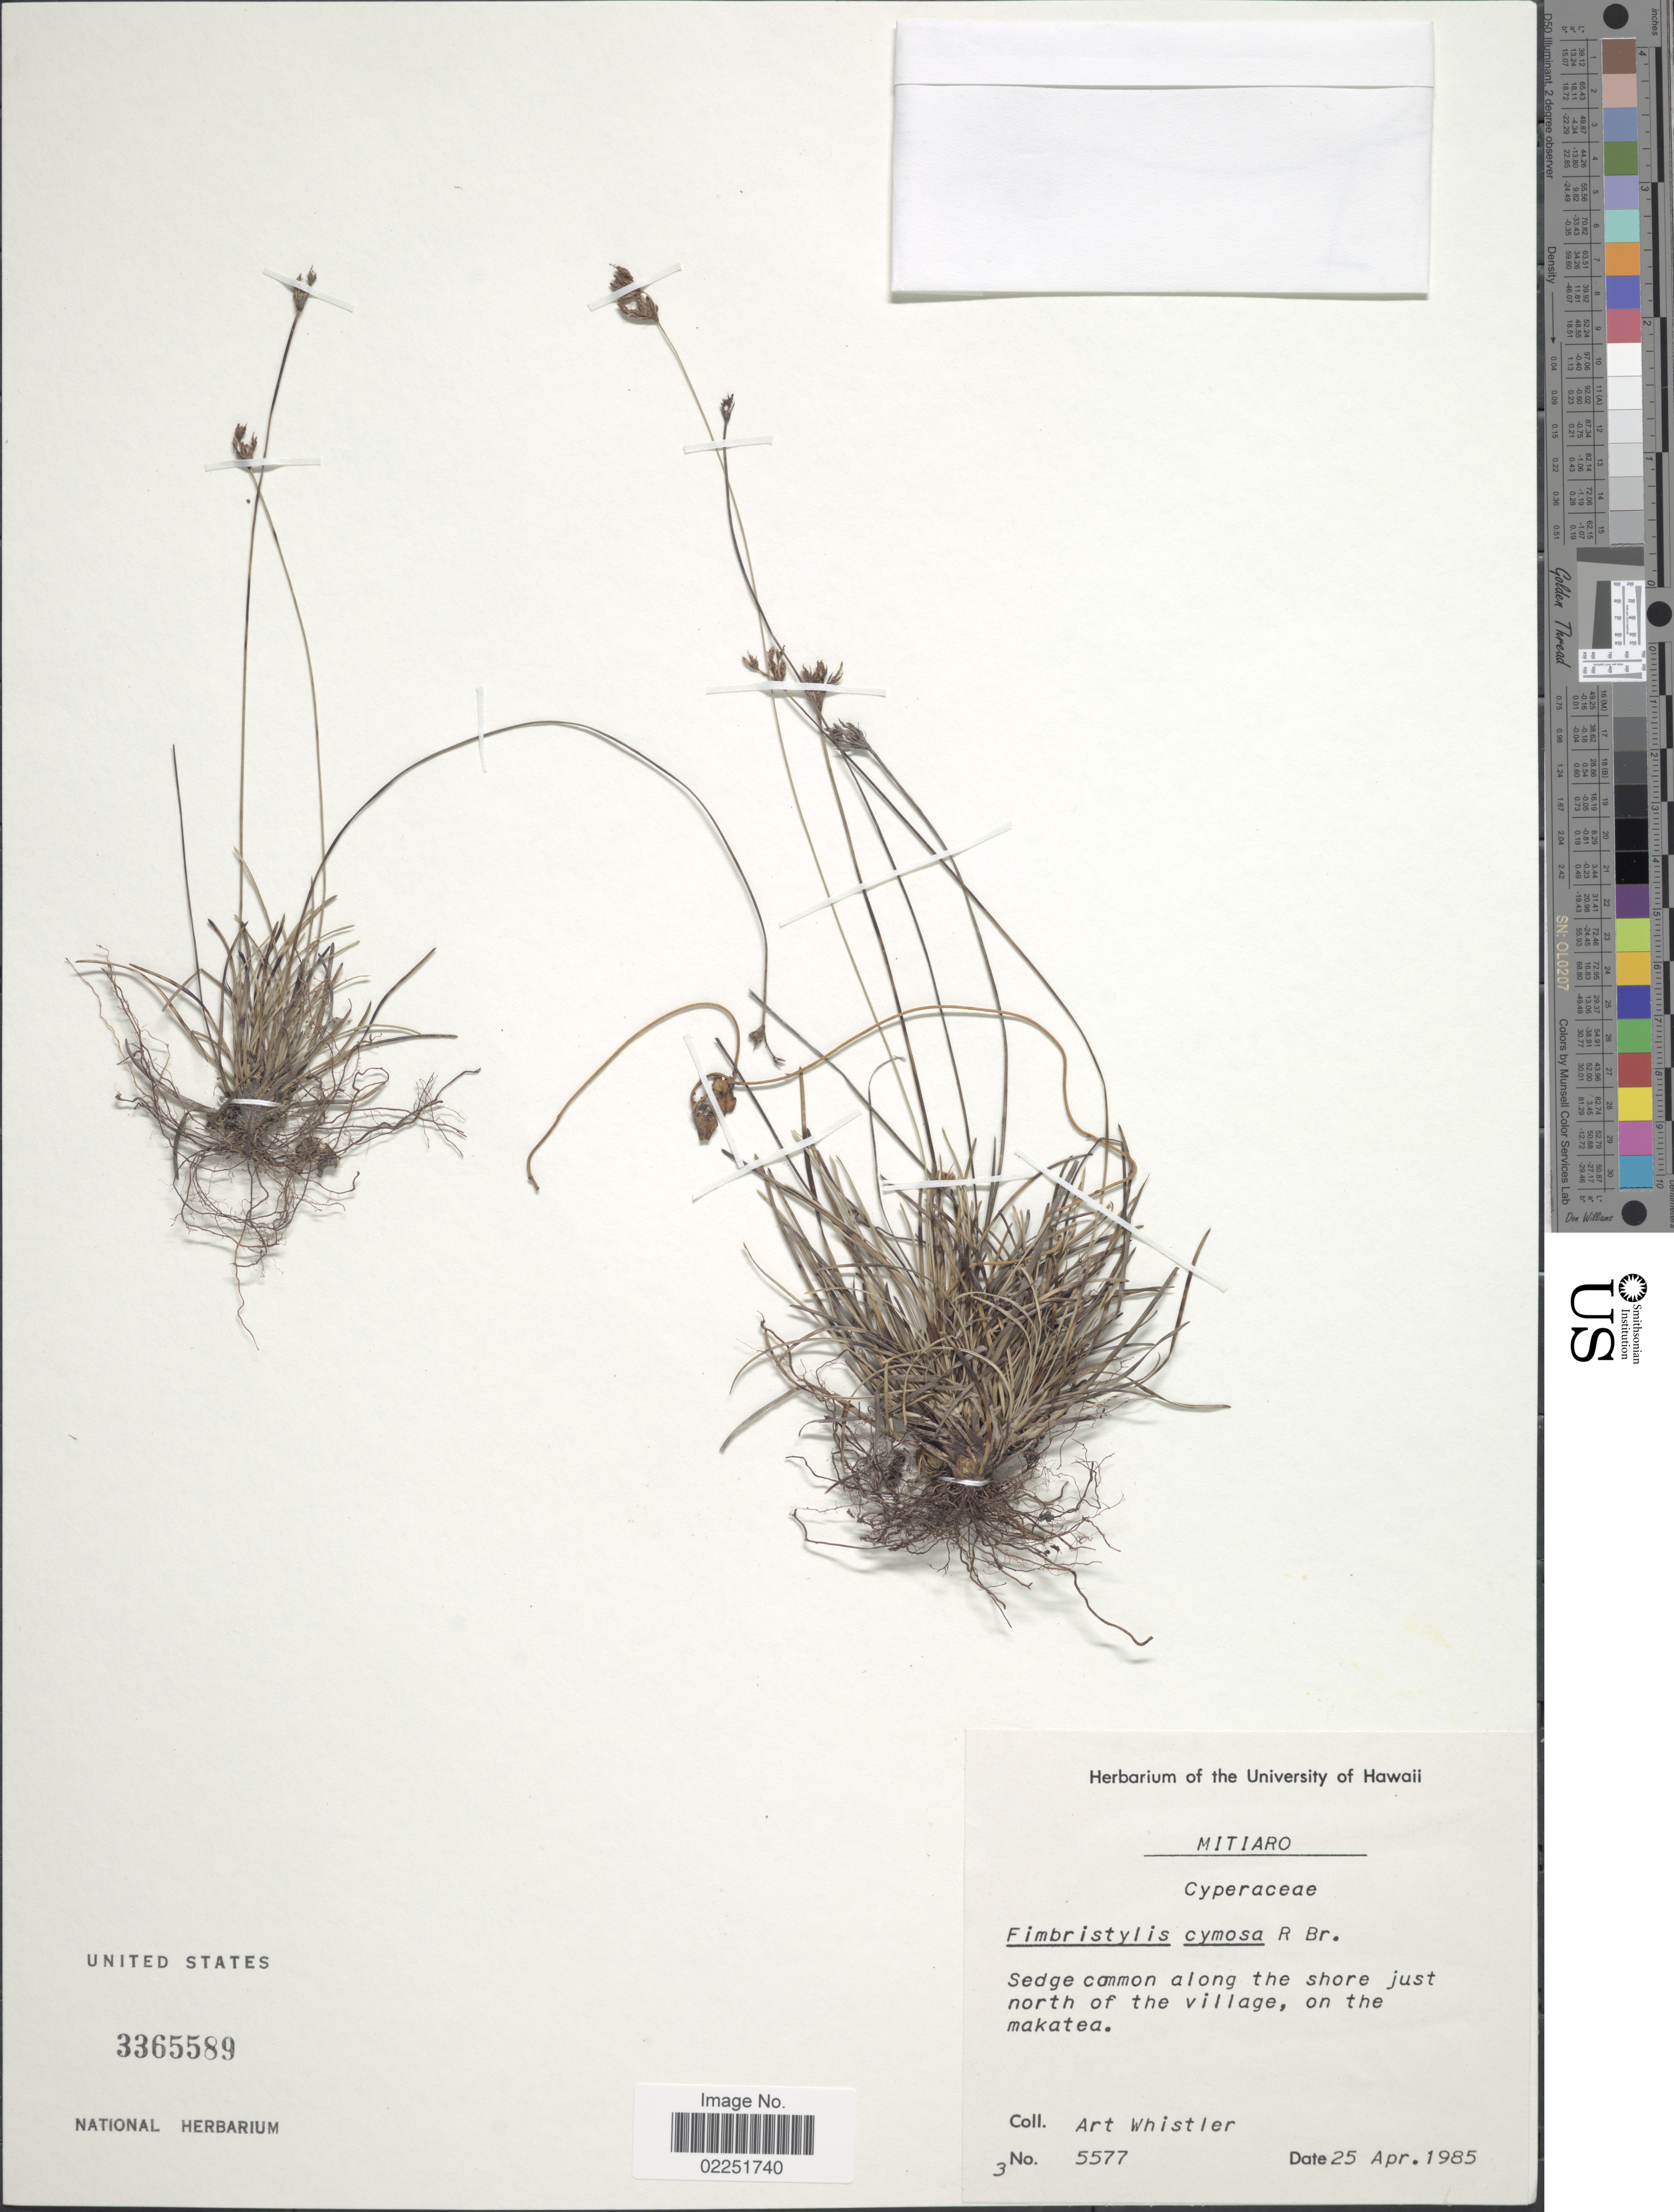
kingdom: Plantae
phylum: Tracheophyta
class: Liliopsida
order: Poales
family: Cyperaceae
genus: Fimbristylis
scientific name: Fimbristylis cymosa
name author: R. Br.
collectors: A. Whistler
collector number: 5577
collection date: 1985-04-25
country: Cook Islands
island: Mitiaro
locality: Along the shore just north of the village, on the makatea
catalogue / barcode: US 3365589